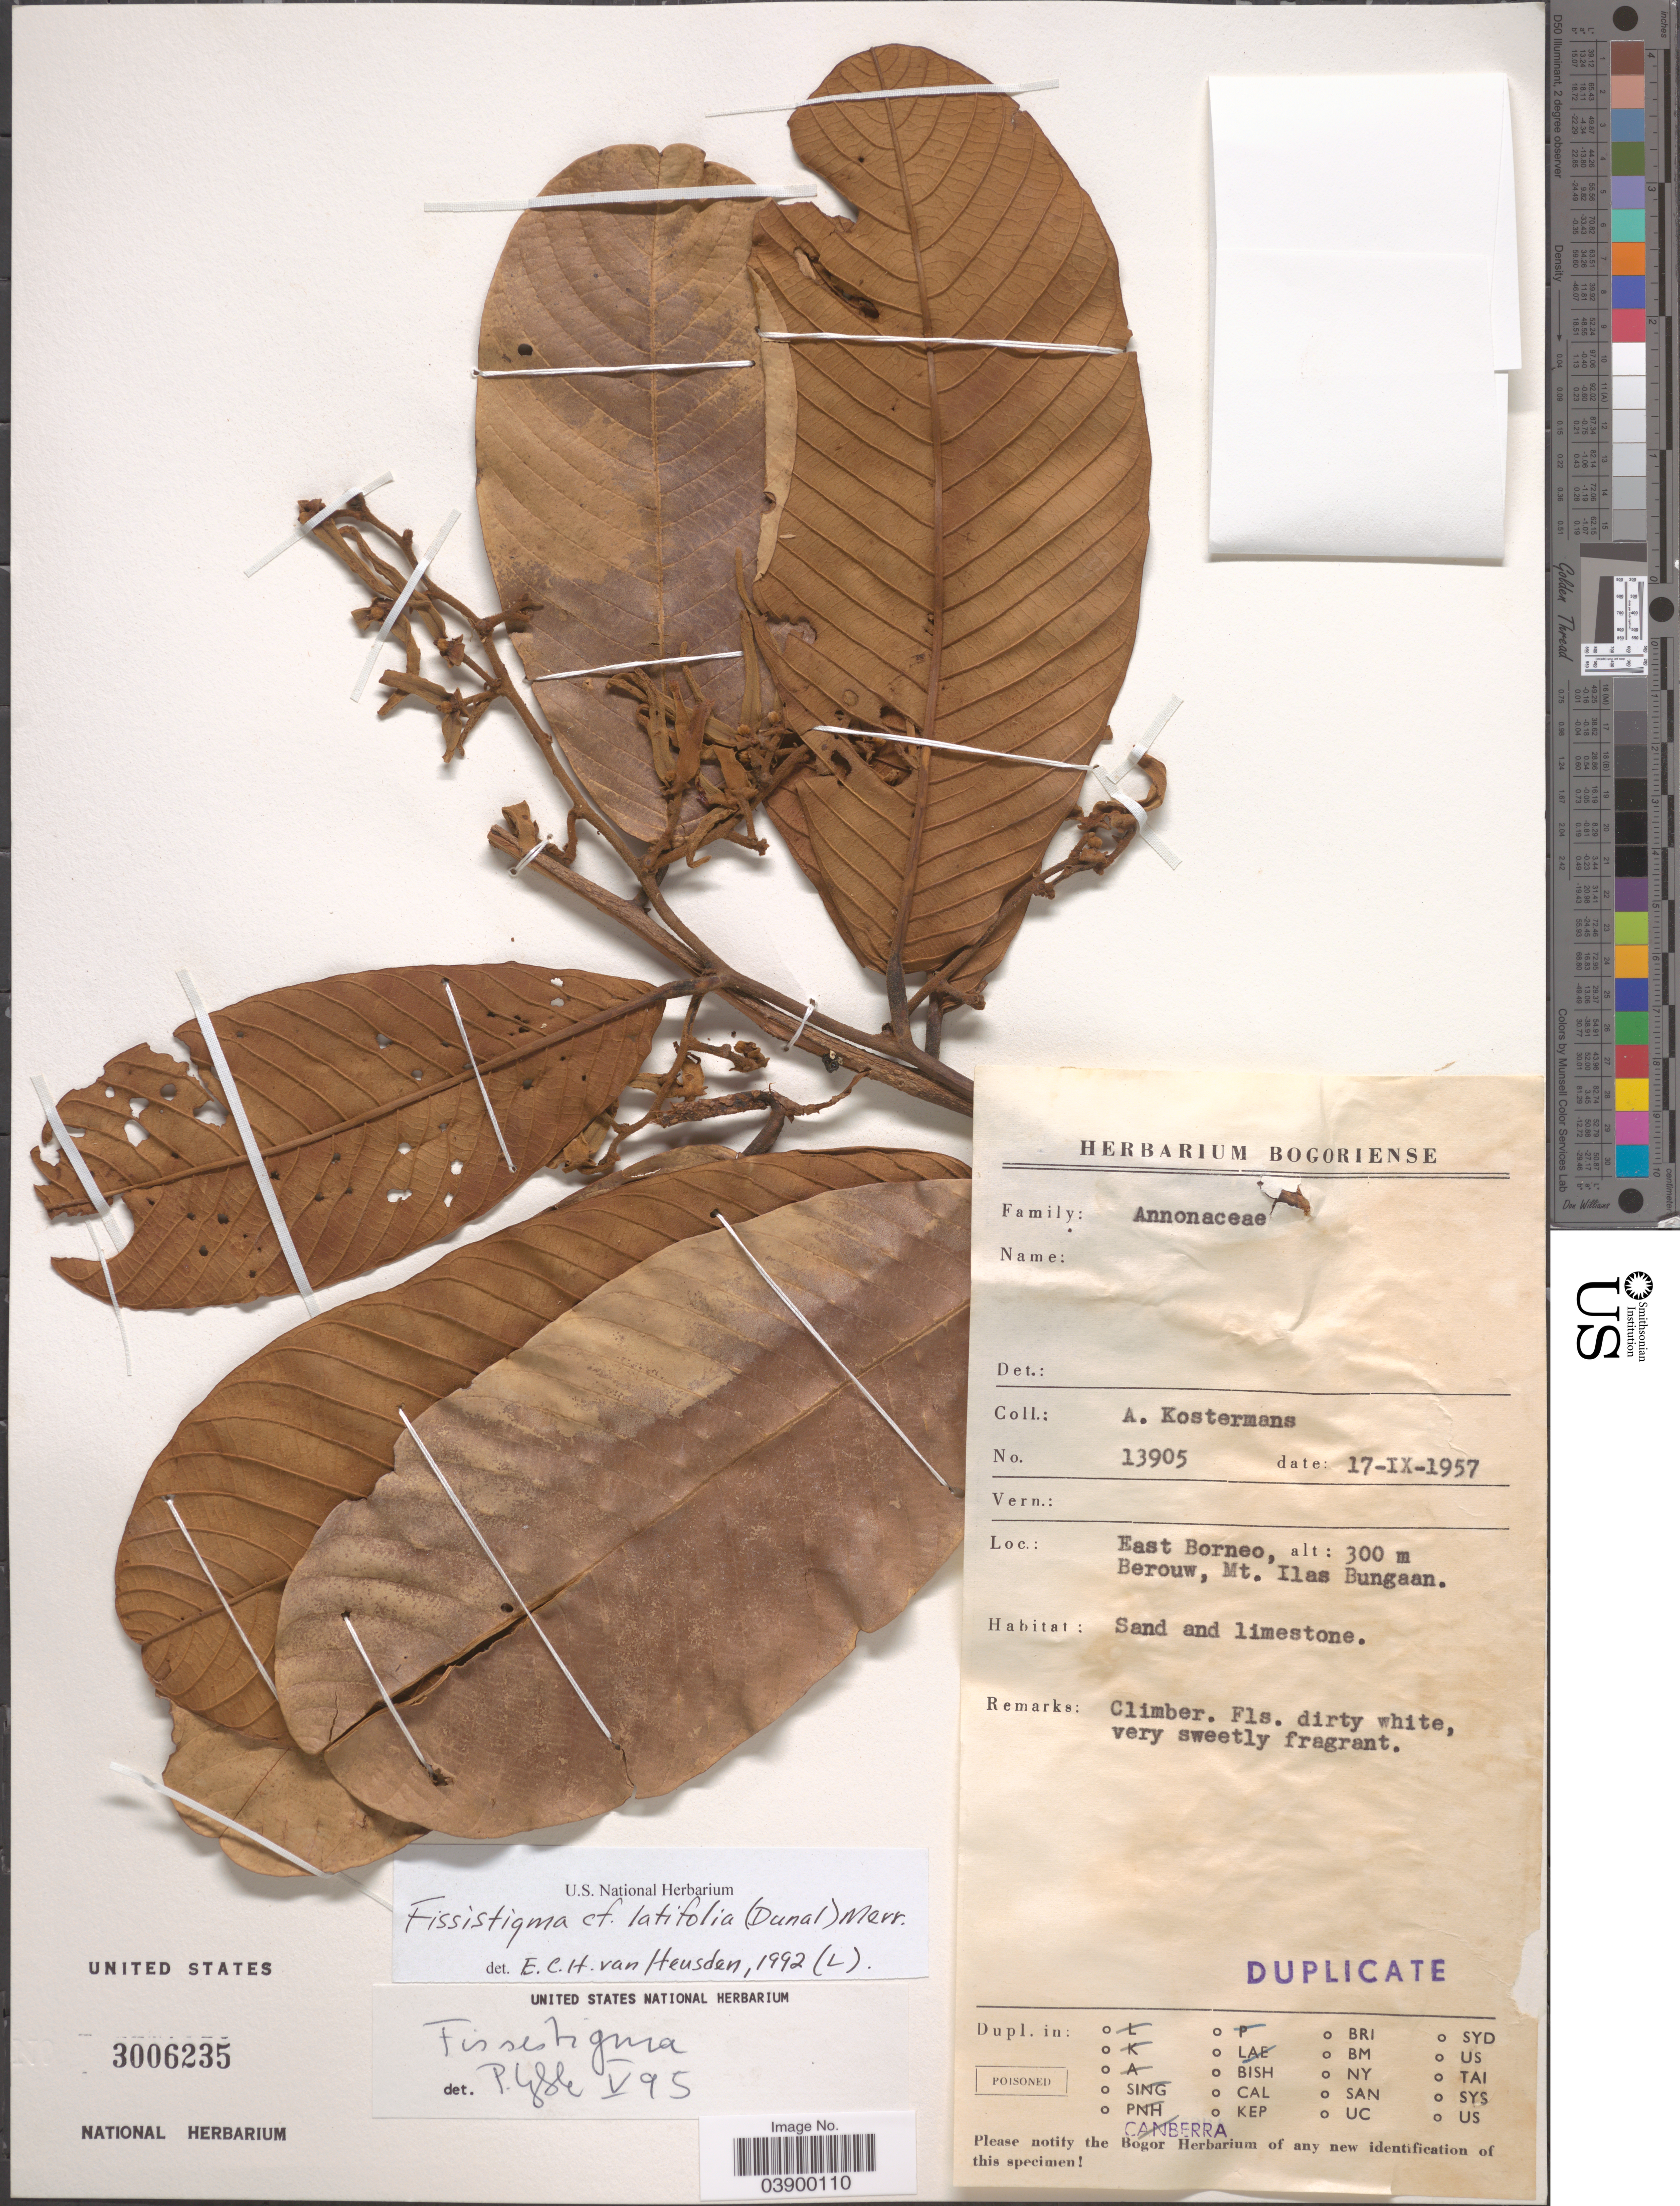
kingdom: Plantae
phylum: Tracheophyta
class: Magnoliopsida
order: Magnoliales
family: Annonaceae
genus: Fissistigma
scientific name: Fissistigma latifolium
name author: (Dunal) Merr.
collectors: A. J. G. Kostermans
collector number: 13905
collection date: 1957-09-17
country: Indonesia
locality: East Borneo, Berouw, Mt. Ilas Bungaan.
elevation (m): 300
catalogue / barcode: US 3006235